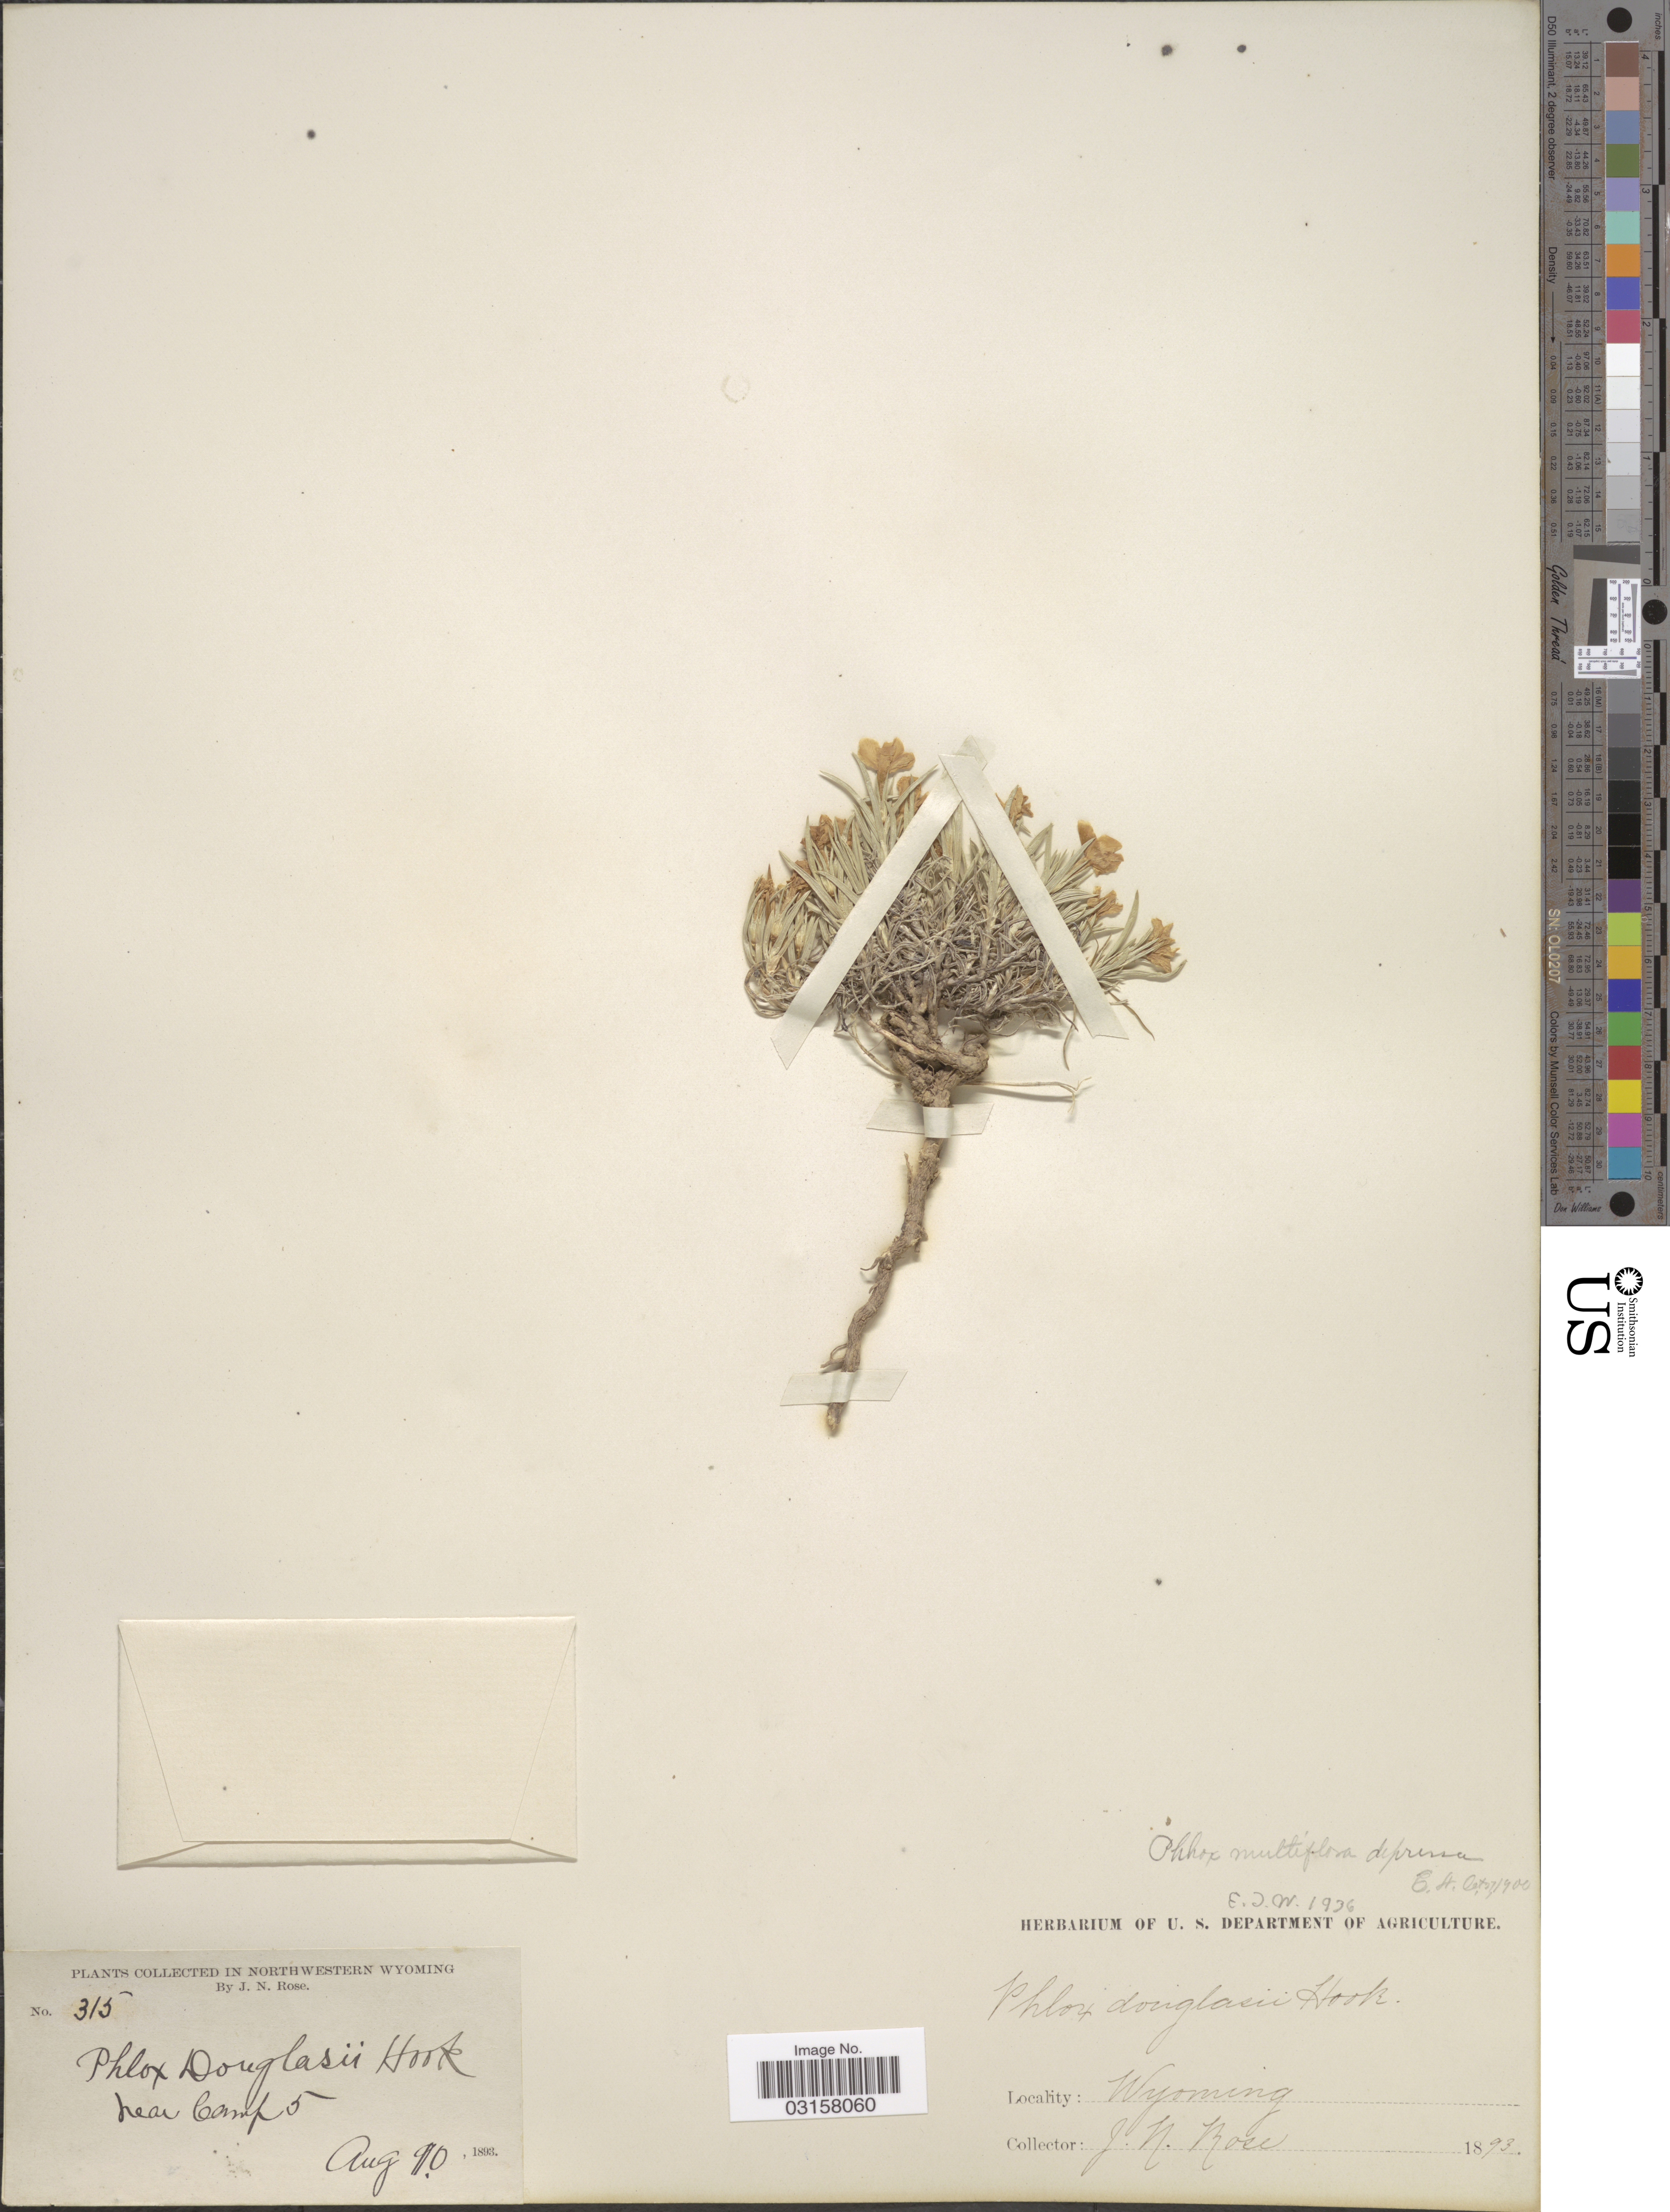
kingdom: Plantae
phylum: Tracheophyta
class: Magnoliopsida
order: Ericales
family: Polemoniaceae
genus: Phlox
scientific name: Phlox multiflora subsp. depressa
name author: (E.E. Nelson) Wherry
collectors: J. N. Rose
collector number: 315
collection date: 1893-08-10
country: United States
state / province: Wyoming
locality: Northwestern Wyoming. Near Camp 5.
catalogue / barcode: US 103178